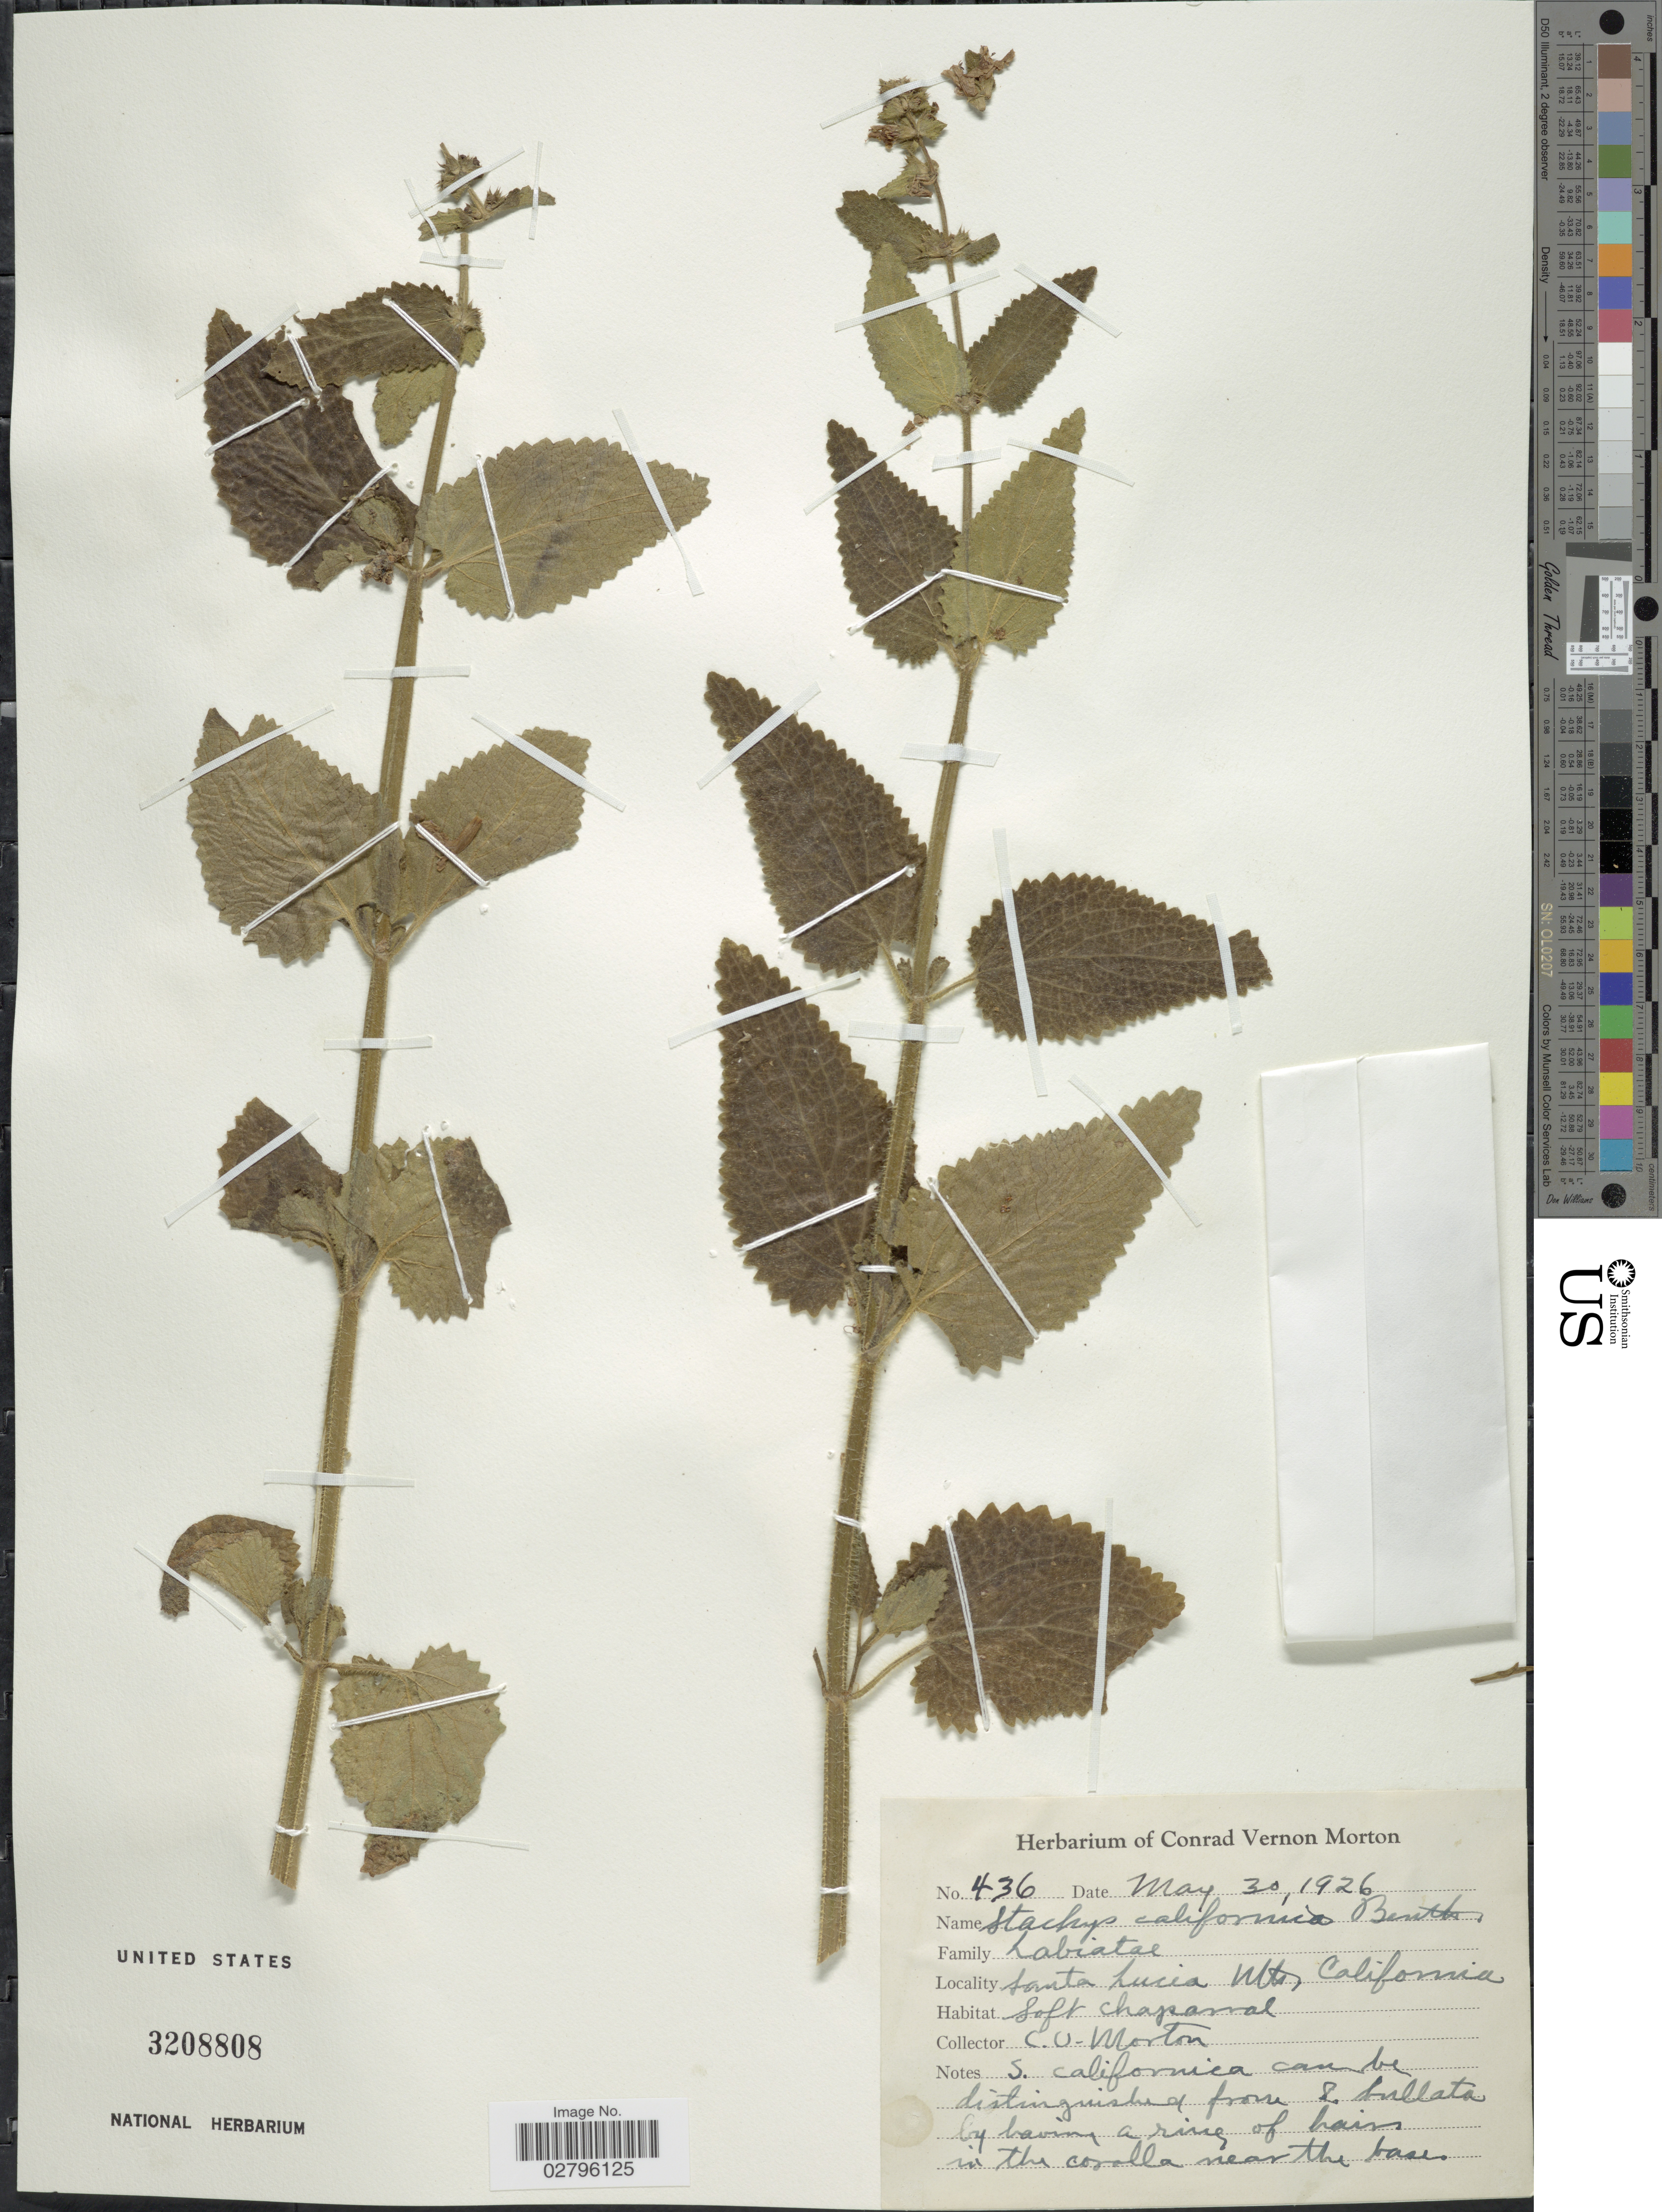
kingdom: Plantae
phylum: Tracheophyta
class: Magnoliopsida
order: Lamiales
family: Lamiaceae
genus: Salvia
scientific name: Salvia californica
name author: Brandegee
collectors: C. V. Morton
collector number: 436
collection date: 1926-05-30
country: United States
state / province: California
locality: Santa Lucia Mts.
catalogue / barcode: US 3208808